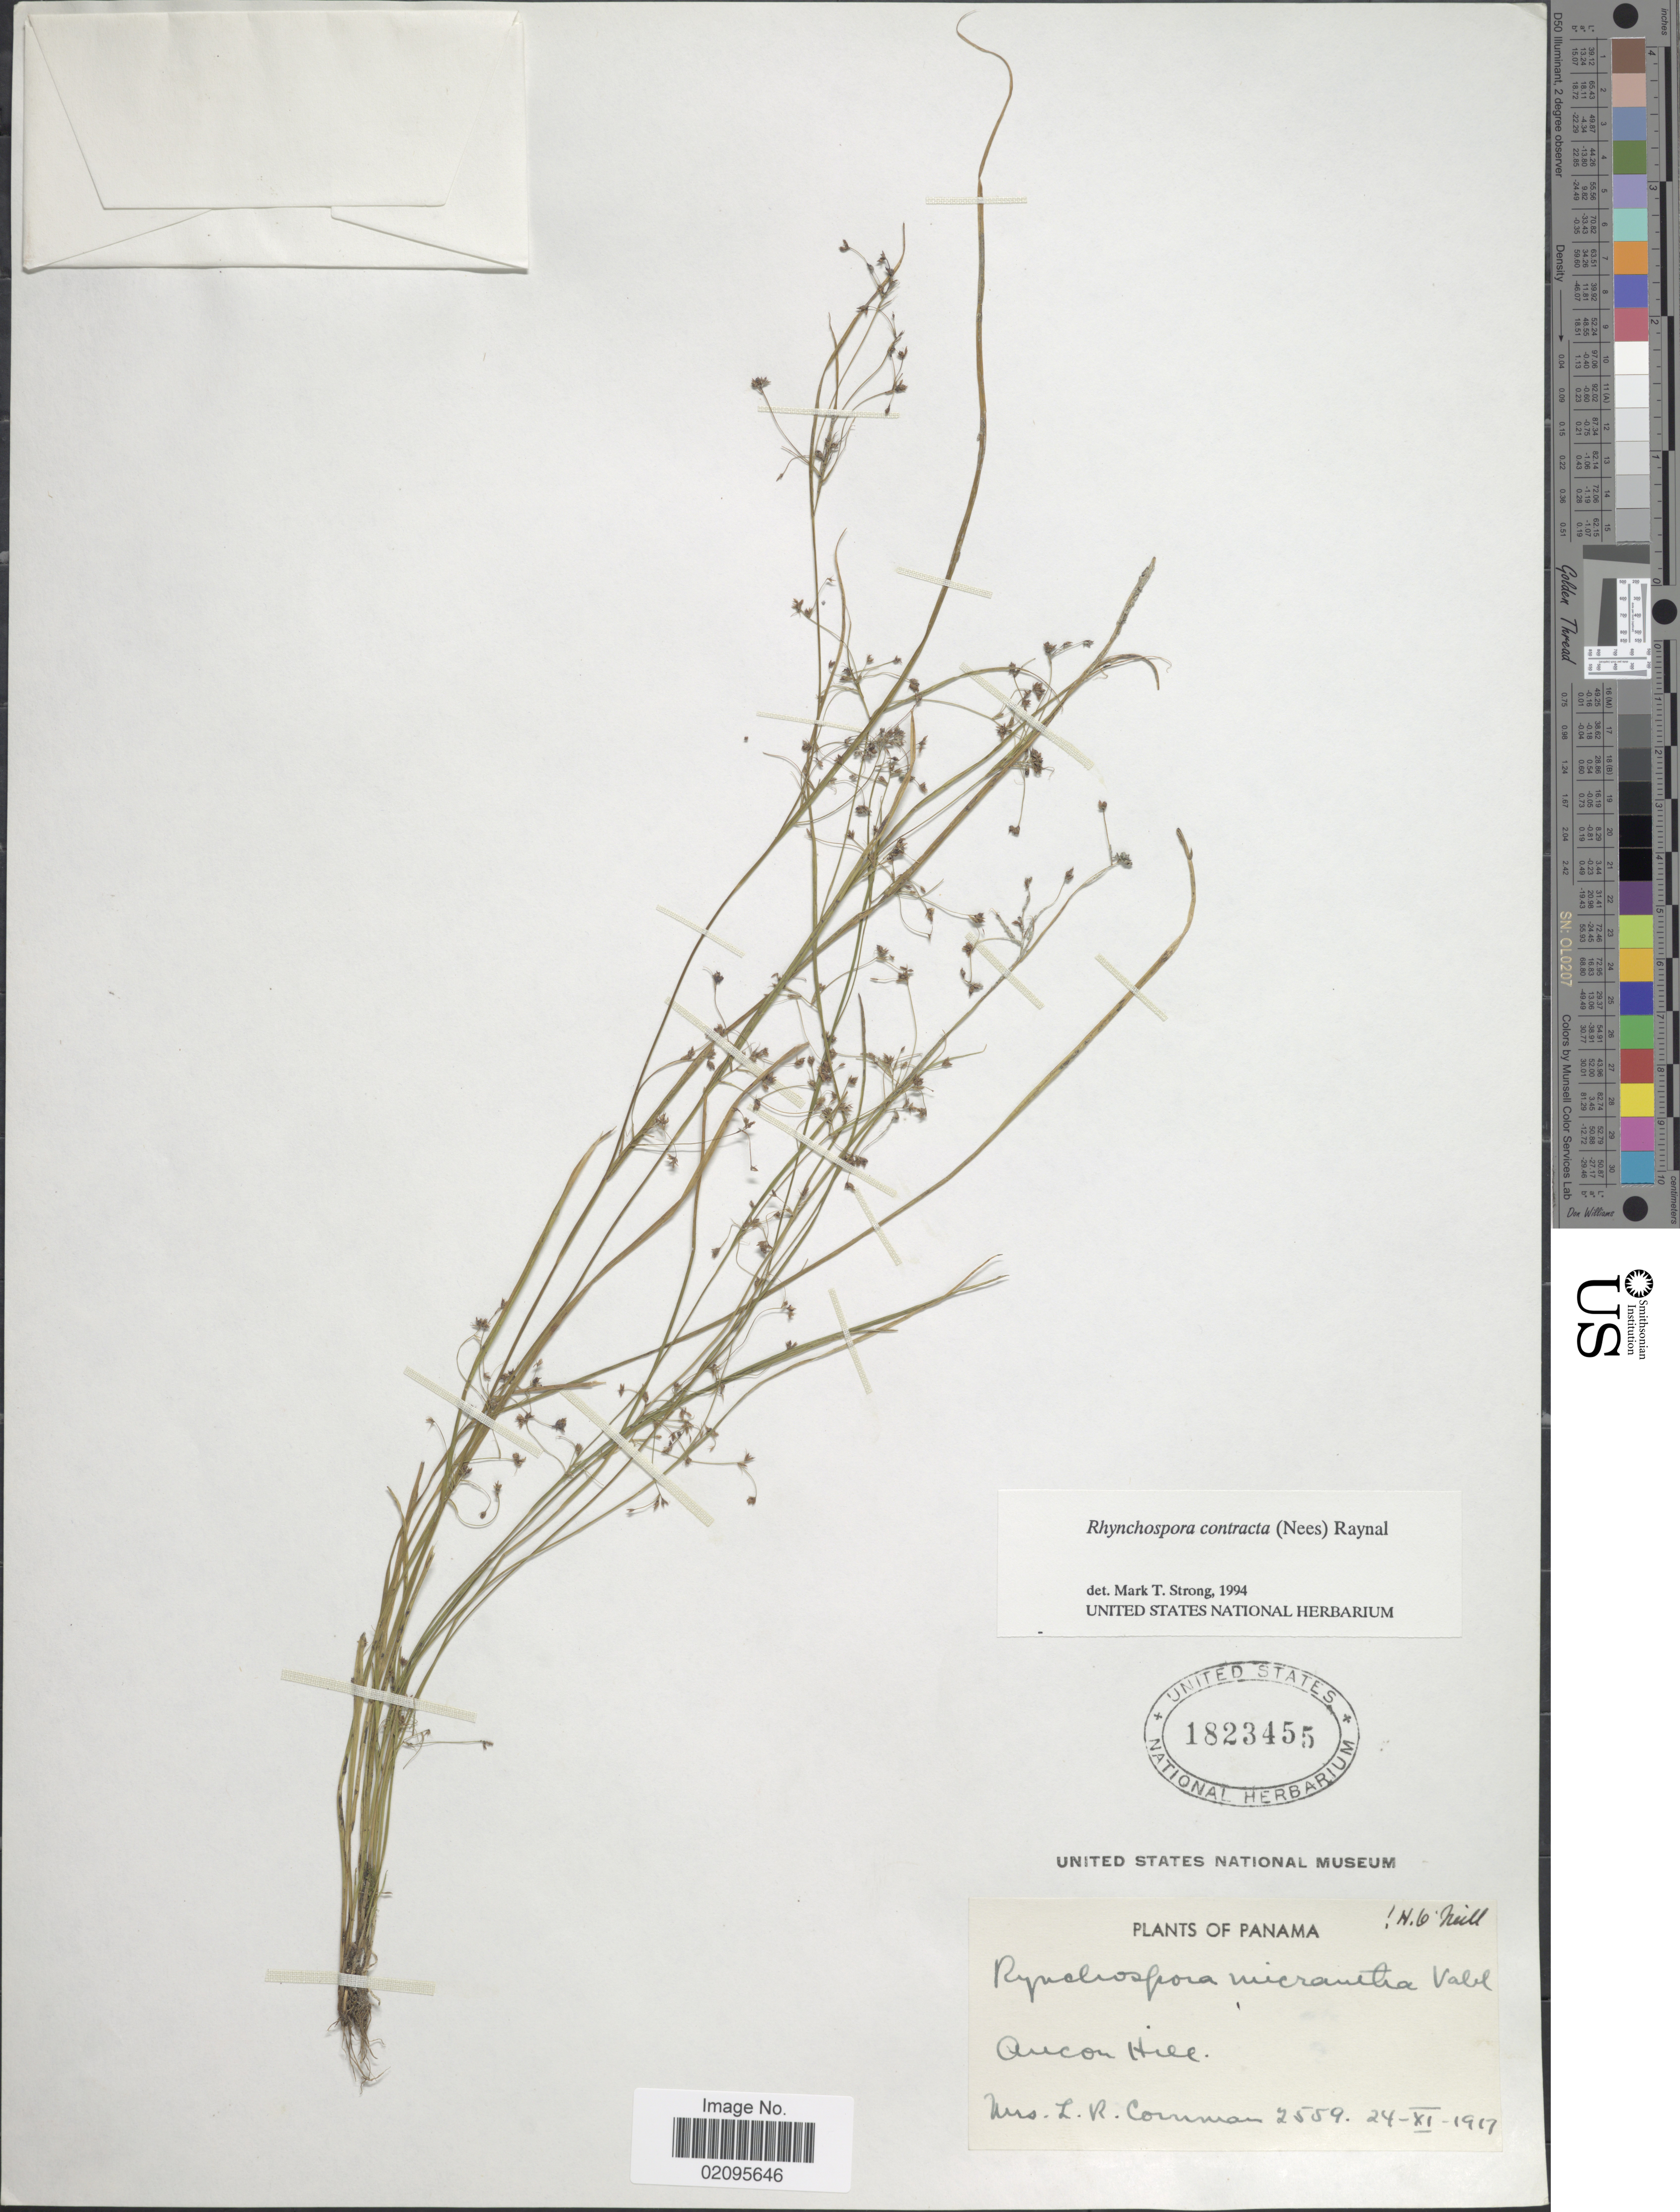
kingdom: Plantae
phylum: Tracheophyta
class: Liliopsida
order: Poales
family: Cyperaceae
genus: Rhynchospora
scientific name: Rhynchospora contracta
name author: (Nees) J. Raynal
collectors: L. Cornman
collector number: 2559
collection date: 1917-11-24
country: Panama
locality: Ancon Hill.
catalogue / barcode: US 1823455